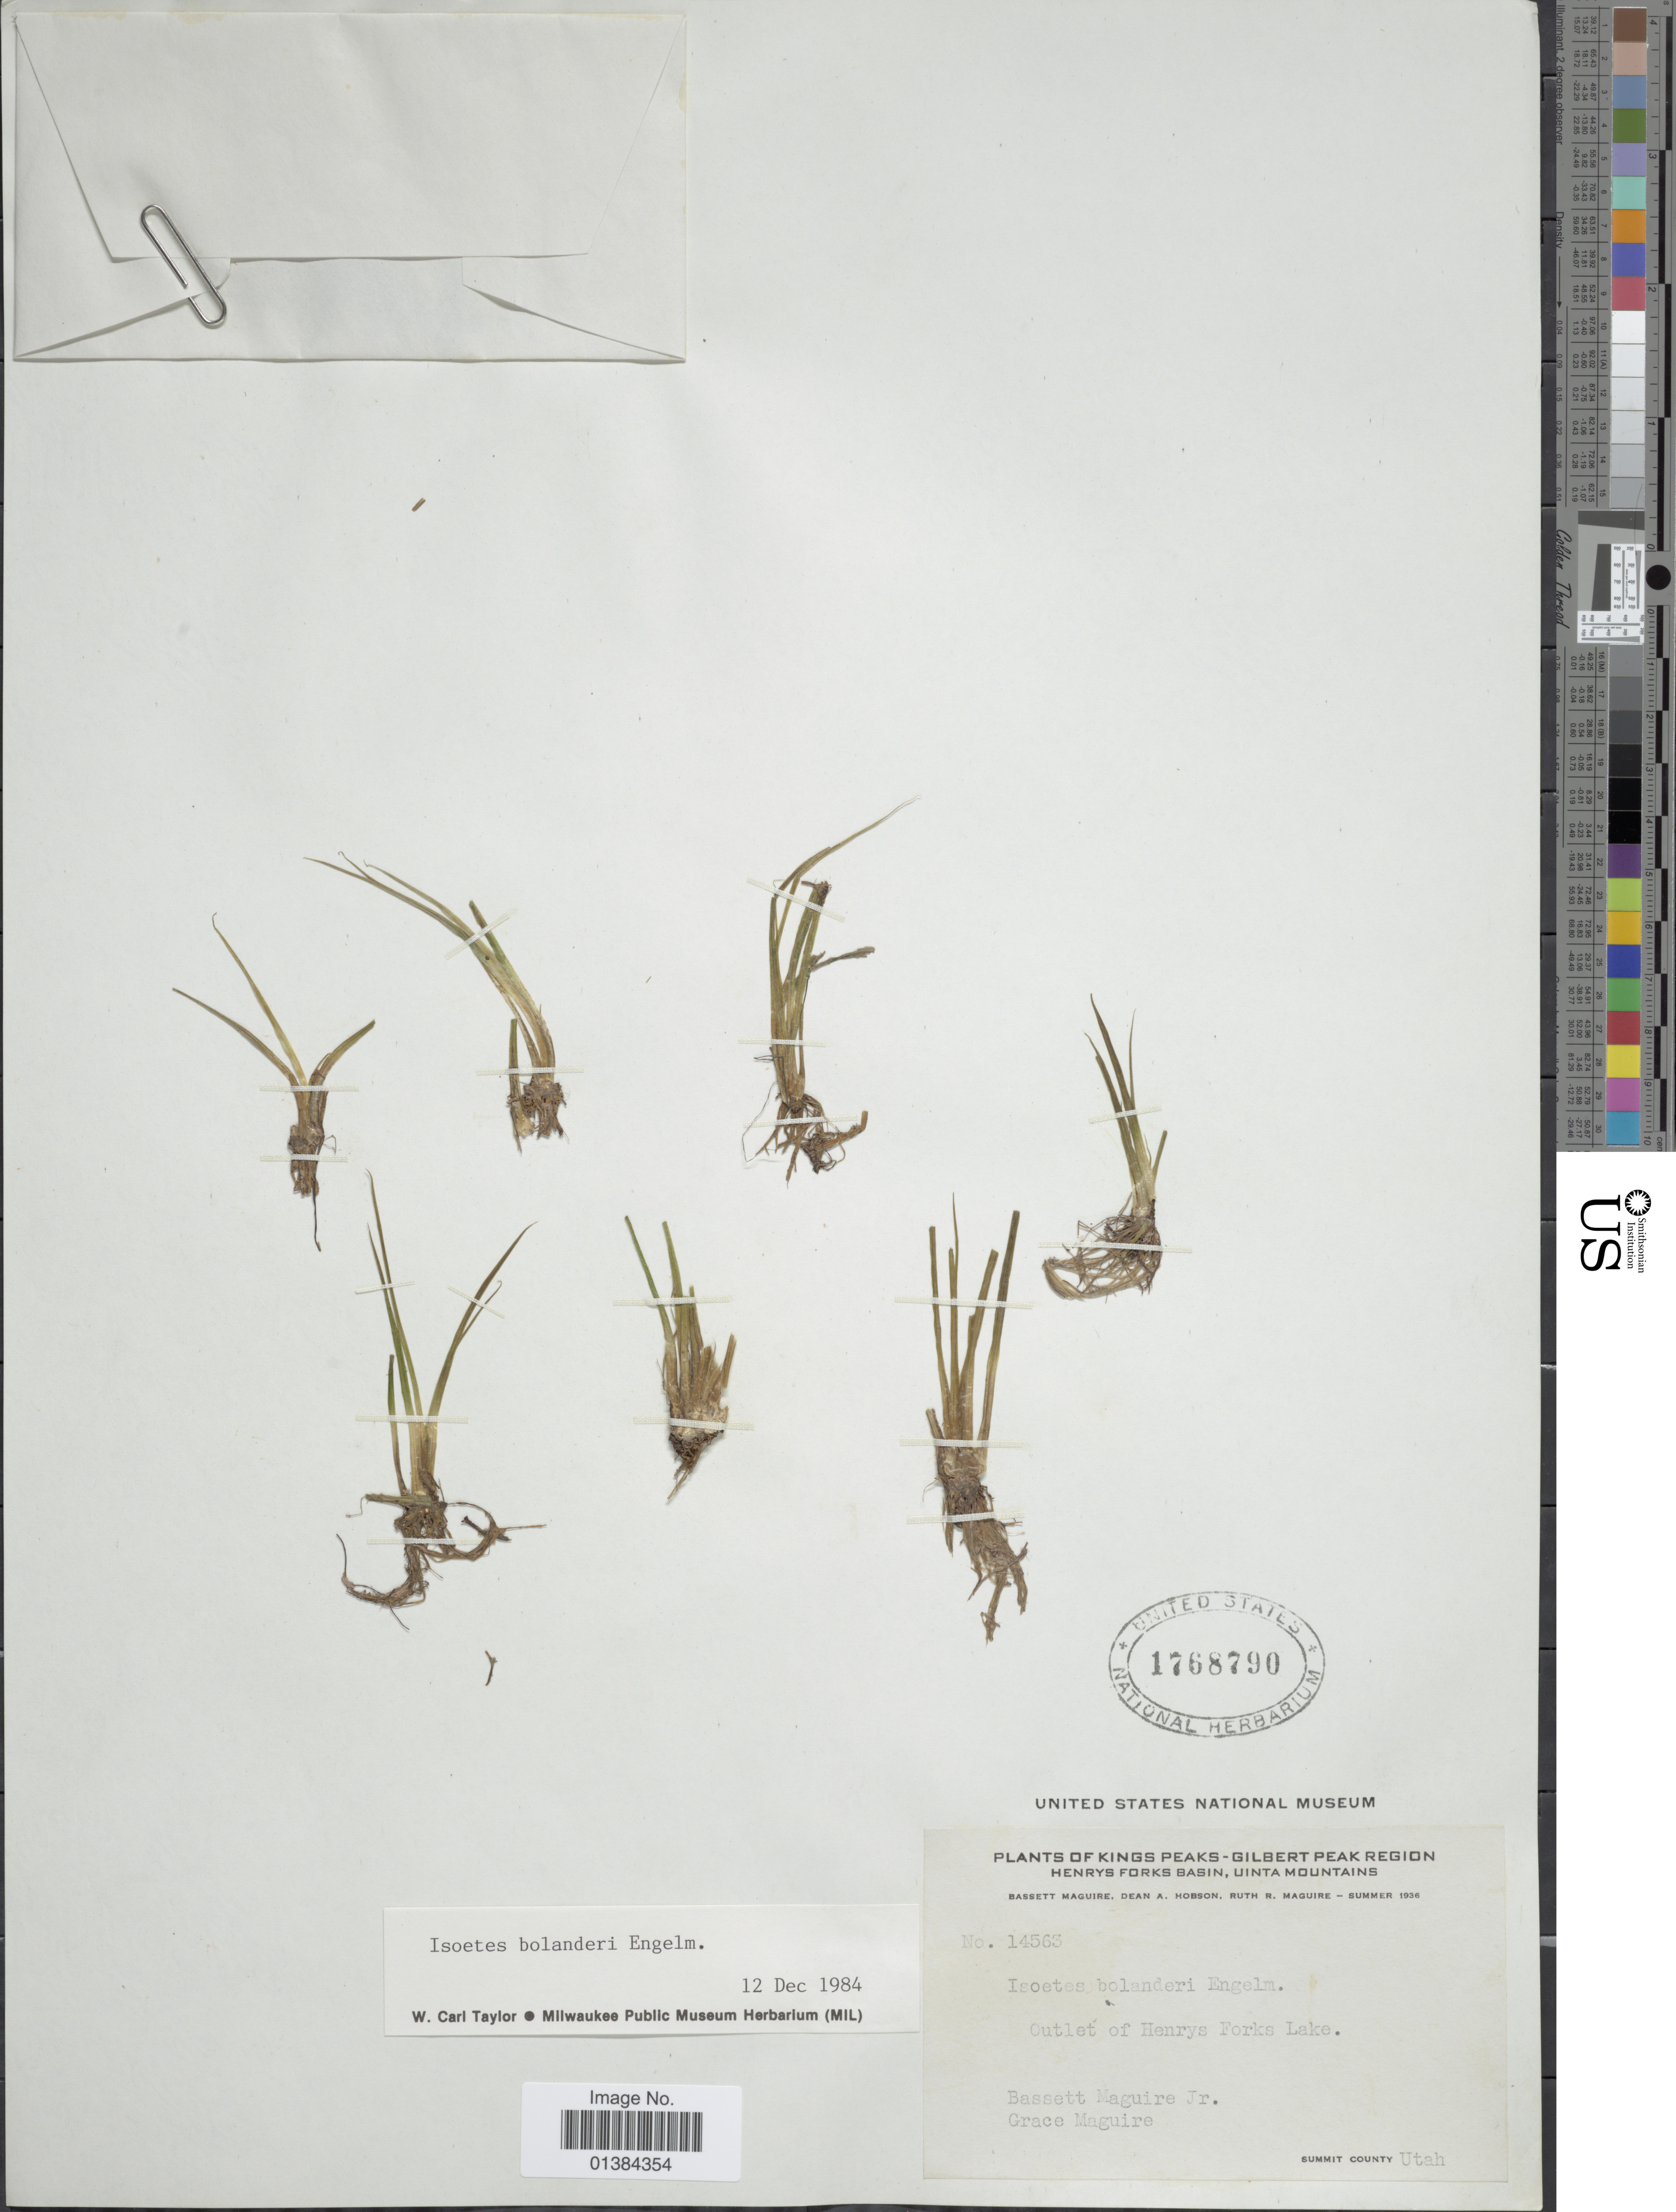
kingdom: Plantae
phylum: Tracheophyta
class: Lycopodiopsida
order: Isoetales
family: Isoetaceae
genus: Isoetes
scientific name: Isoetes bolanderi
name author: Engelm.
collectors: B. Maguire Jr. & G. Maguire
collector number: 14563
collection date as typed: Summer 1936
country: United States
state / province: Utah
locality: Kings Peaks- Gilbert Peak Region. Henrys Forks Basin, Uinta Mountains. Summit County.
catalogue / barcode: US 1768790